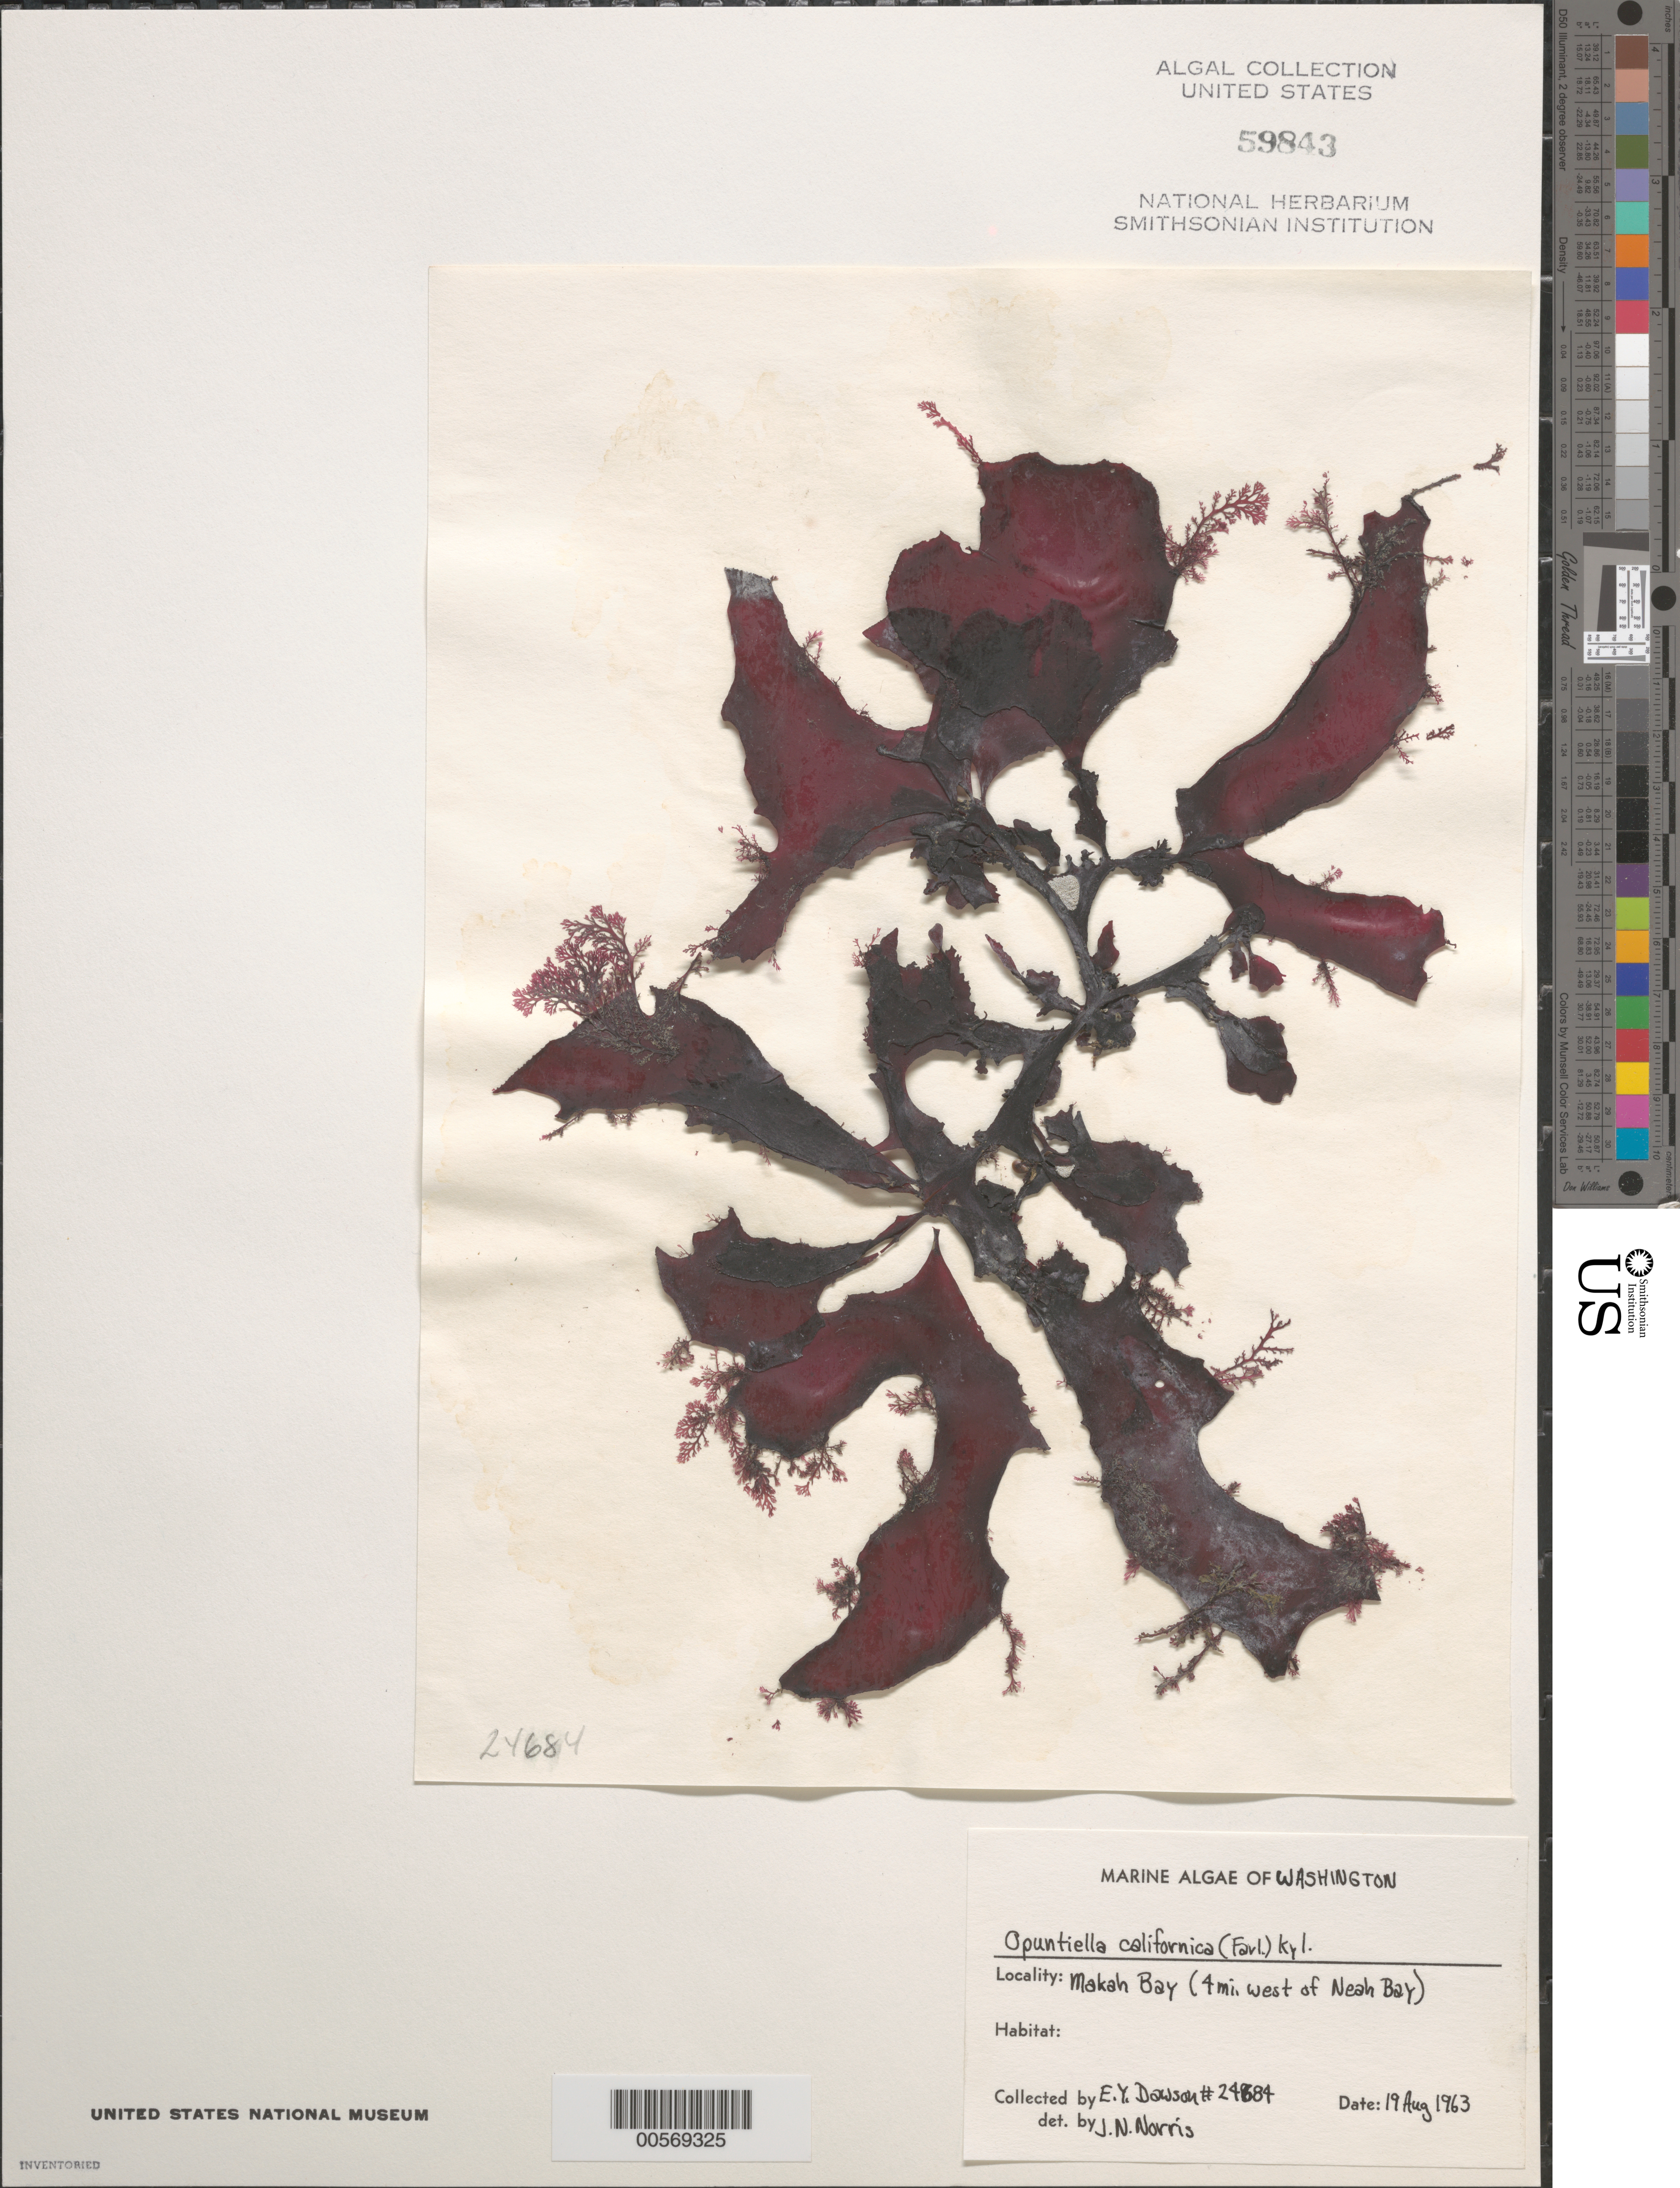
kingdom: Plantae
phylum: Rhodophyta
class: Florideophyceae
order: Gigartinales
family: Furcellariaceae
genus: Opuntiella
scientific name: Opuntiella californica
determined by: Norris, James N.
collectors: E. Y. Dawson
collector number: EYD 24684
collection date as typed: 19 Aug 1963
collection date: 1963-08-19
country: United States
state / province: Washington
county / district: Clallam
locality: Mukkaw Bay (Makah Bay), 4 miles west of Neah Bay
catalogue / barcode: US 59843